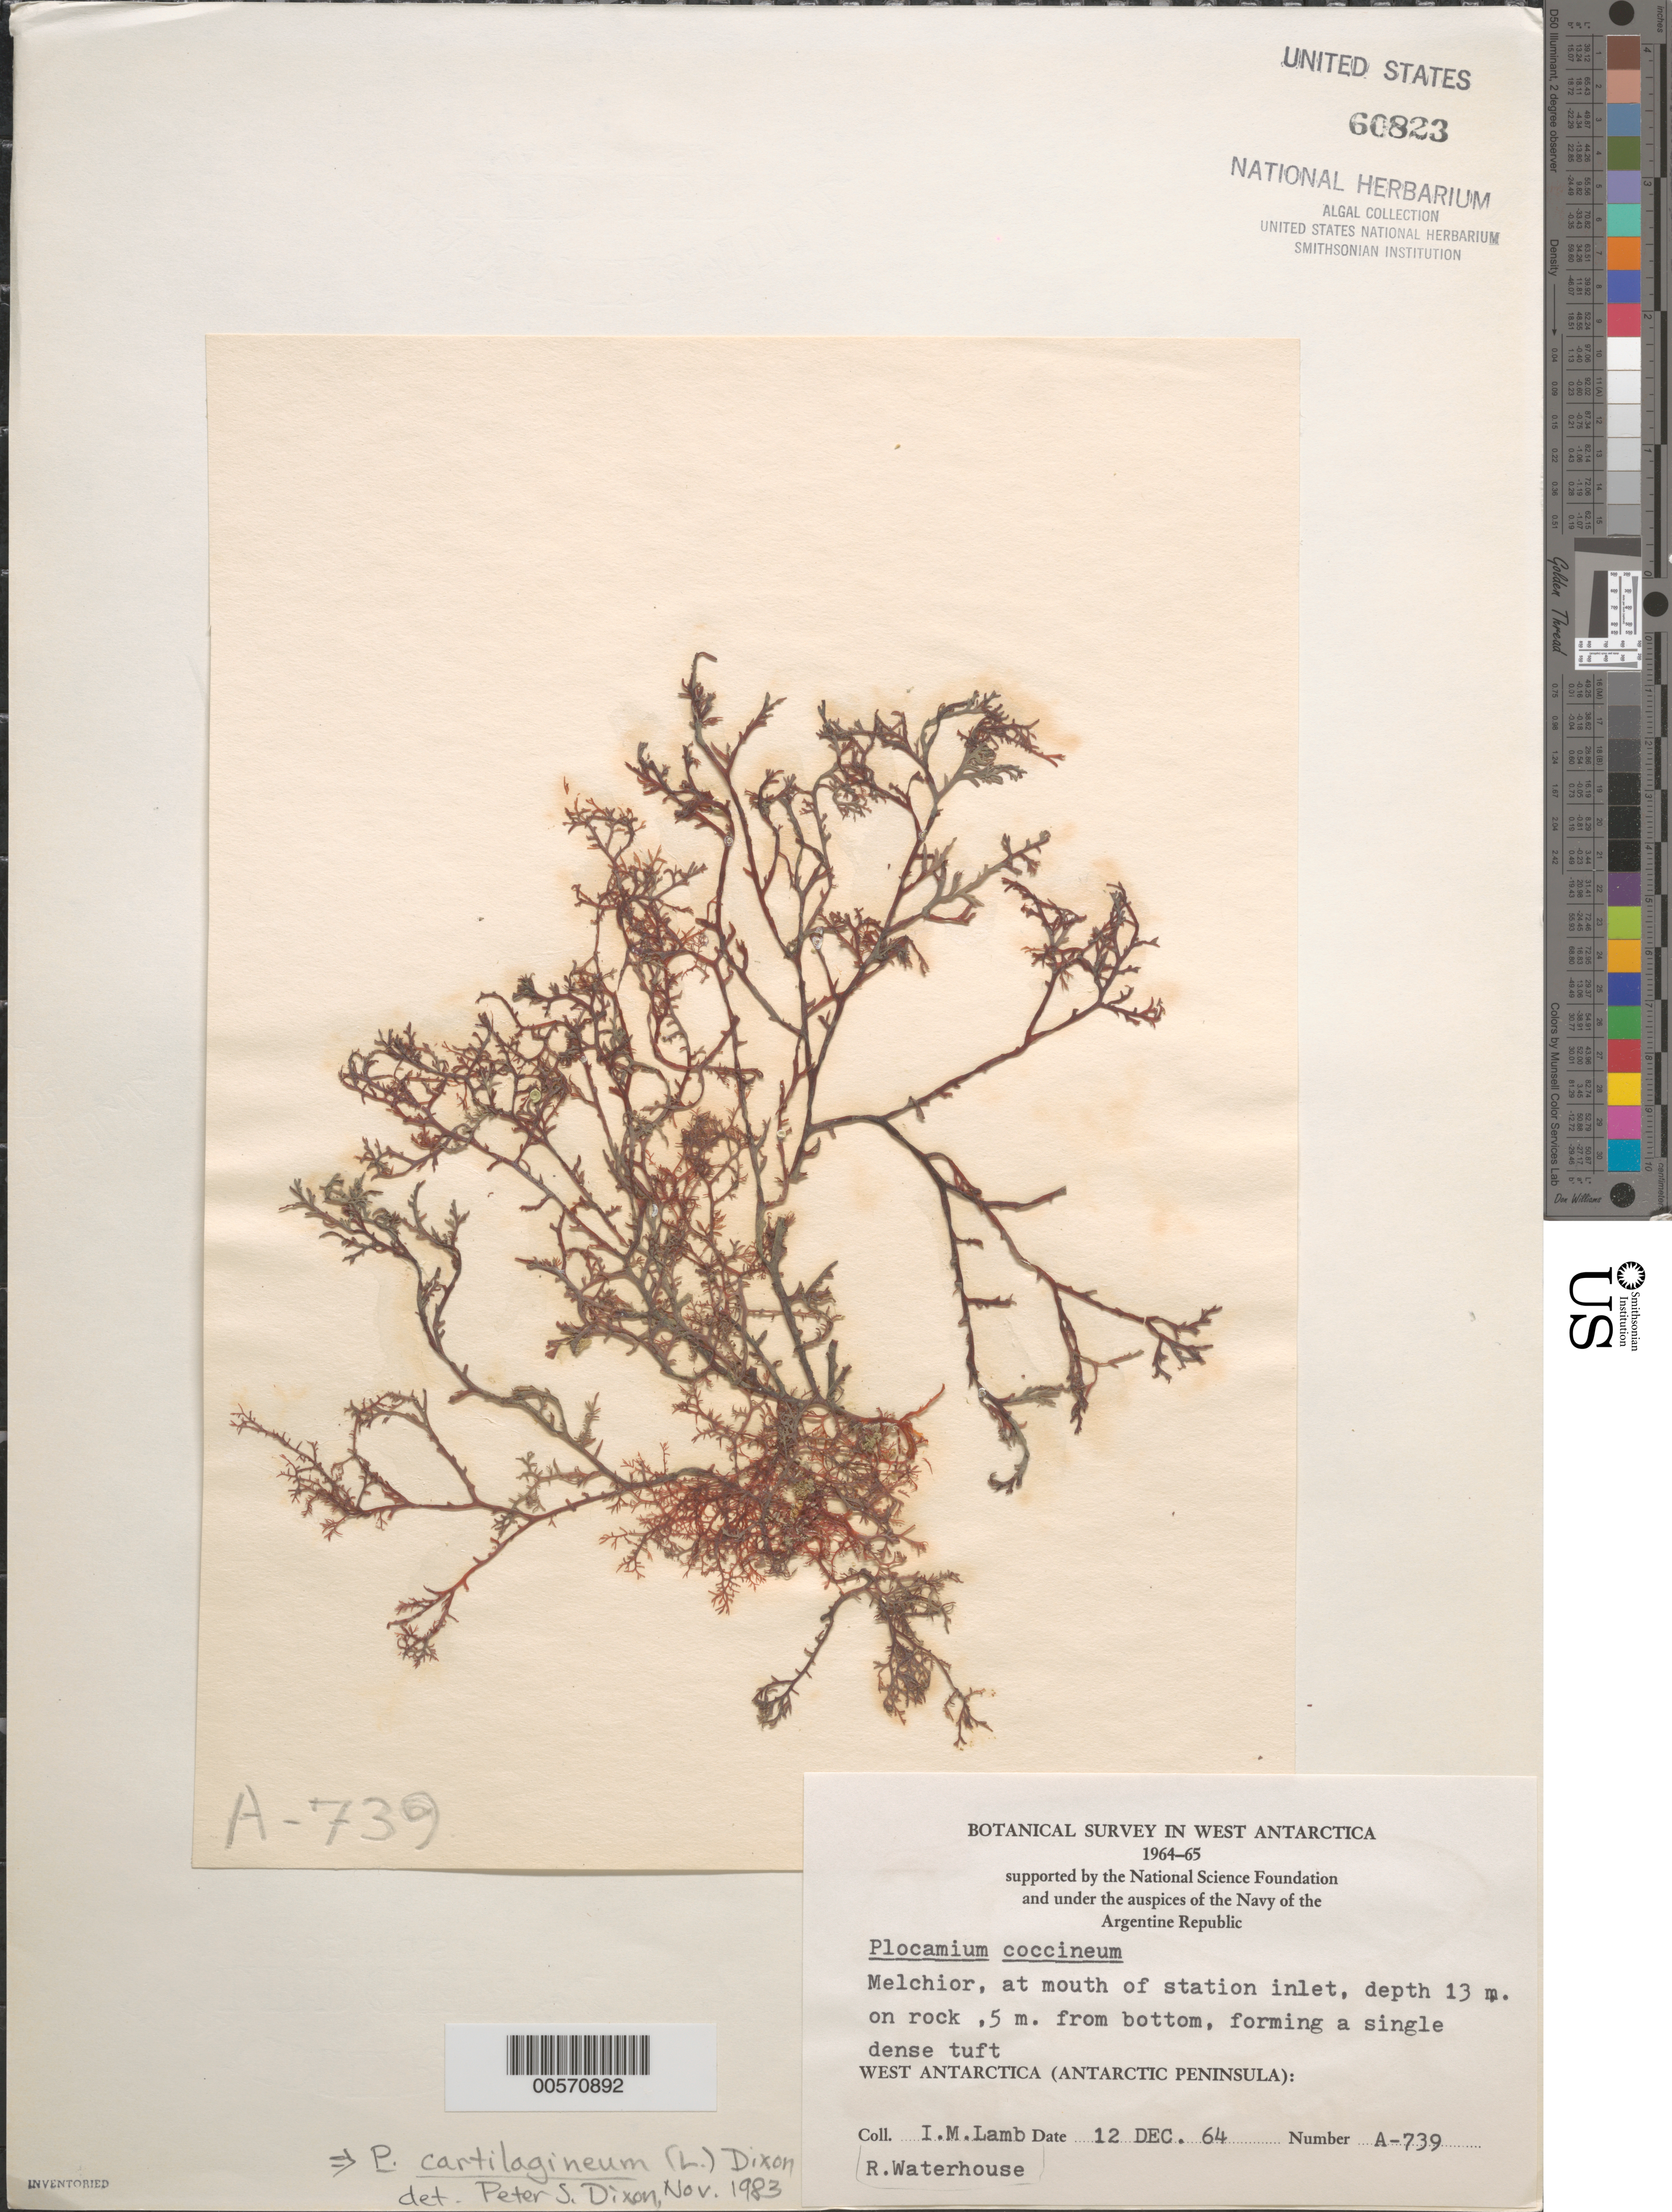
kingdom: Plantae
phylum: Rhodophyta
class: Florideophyceae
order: Plocamiales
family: Plocamiaceae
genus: Plocamium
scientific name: Plocamium cartilagineum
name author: (L.) P.S. Dixon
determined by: Dixon, P. S.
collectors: I. M. Lamb & R. Waterhouse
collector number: A-739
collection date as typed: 12 Dec 1964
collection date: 1964-12-12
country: Antarctica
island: Gamma Island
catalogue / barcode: US 60823